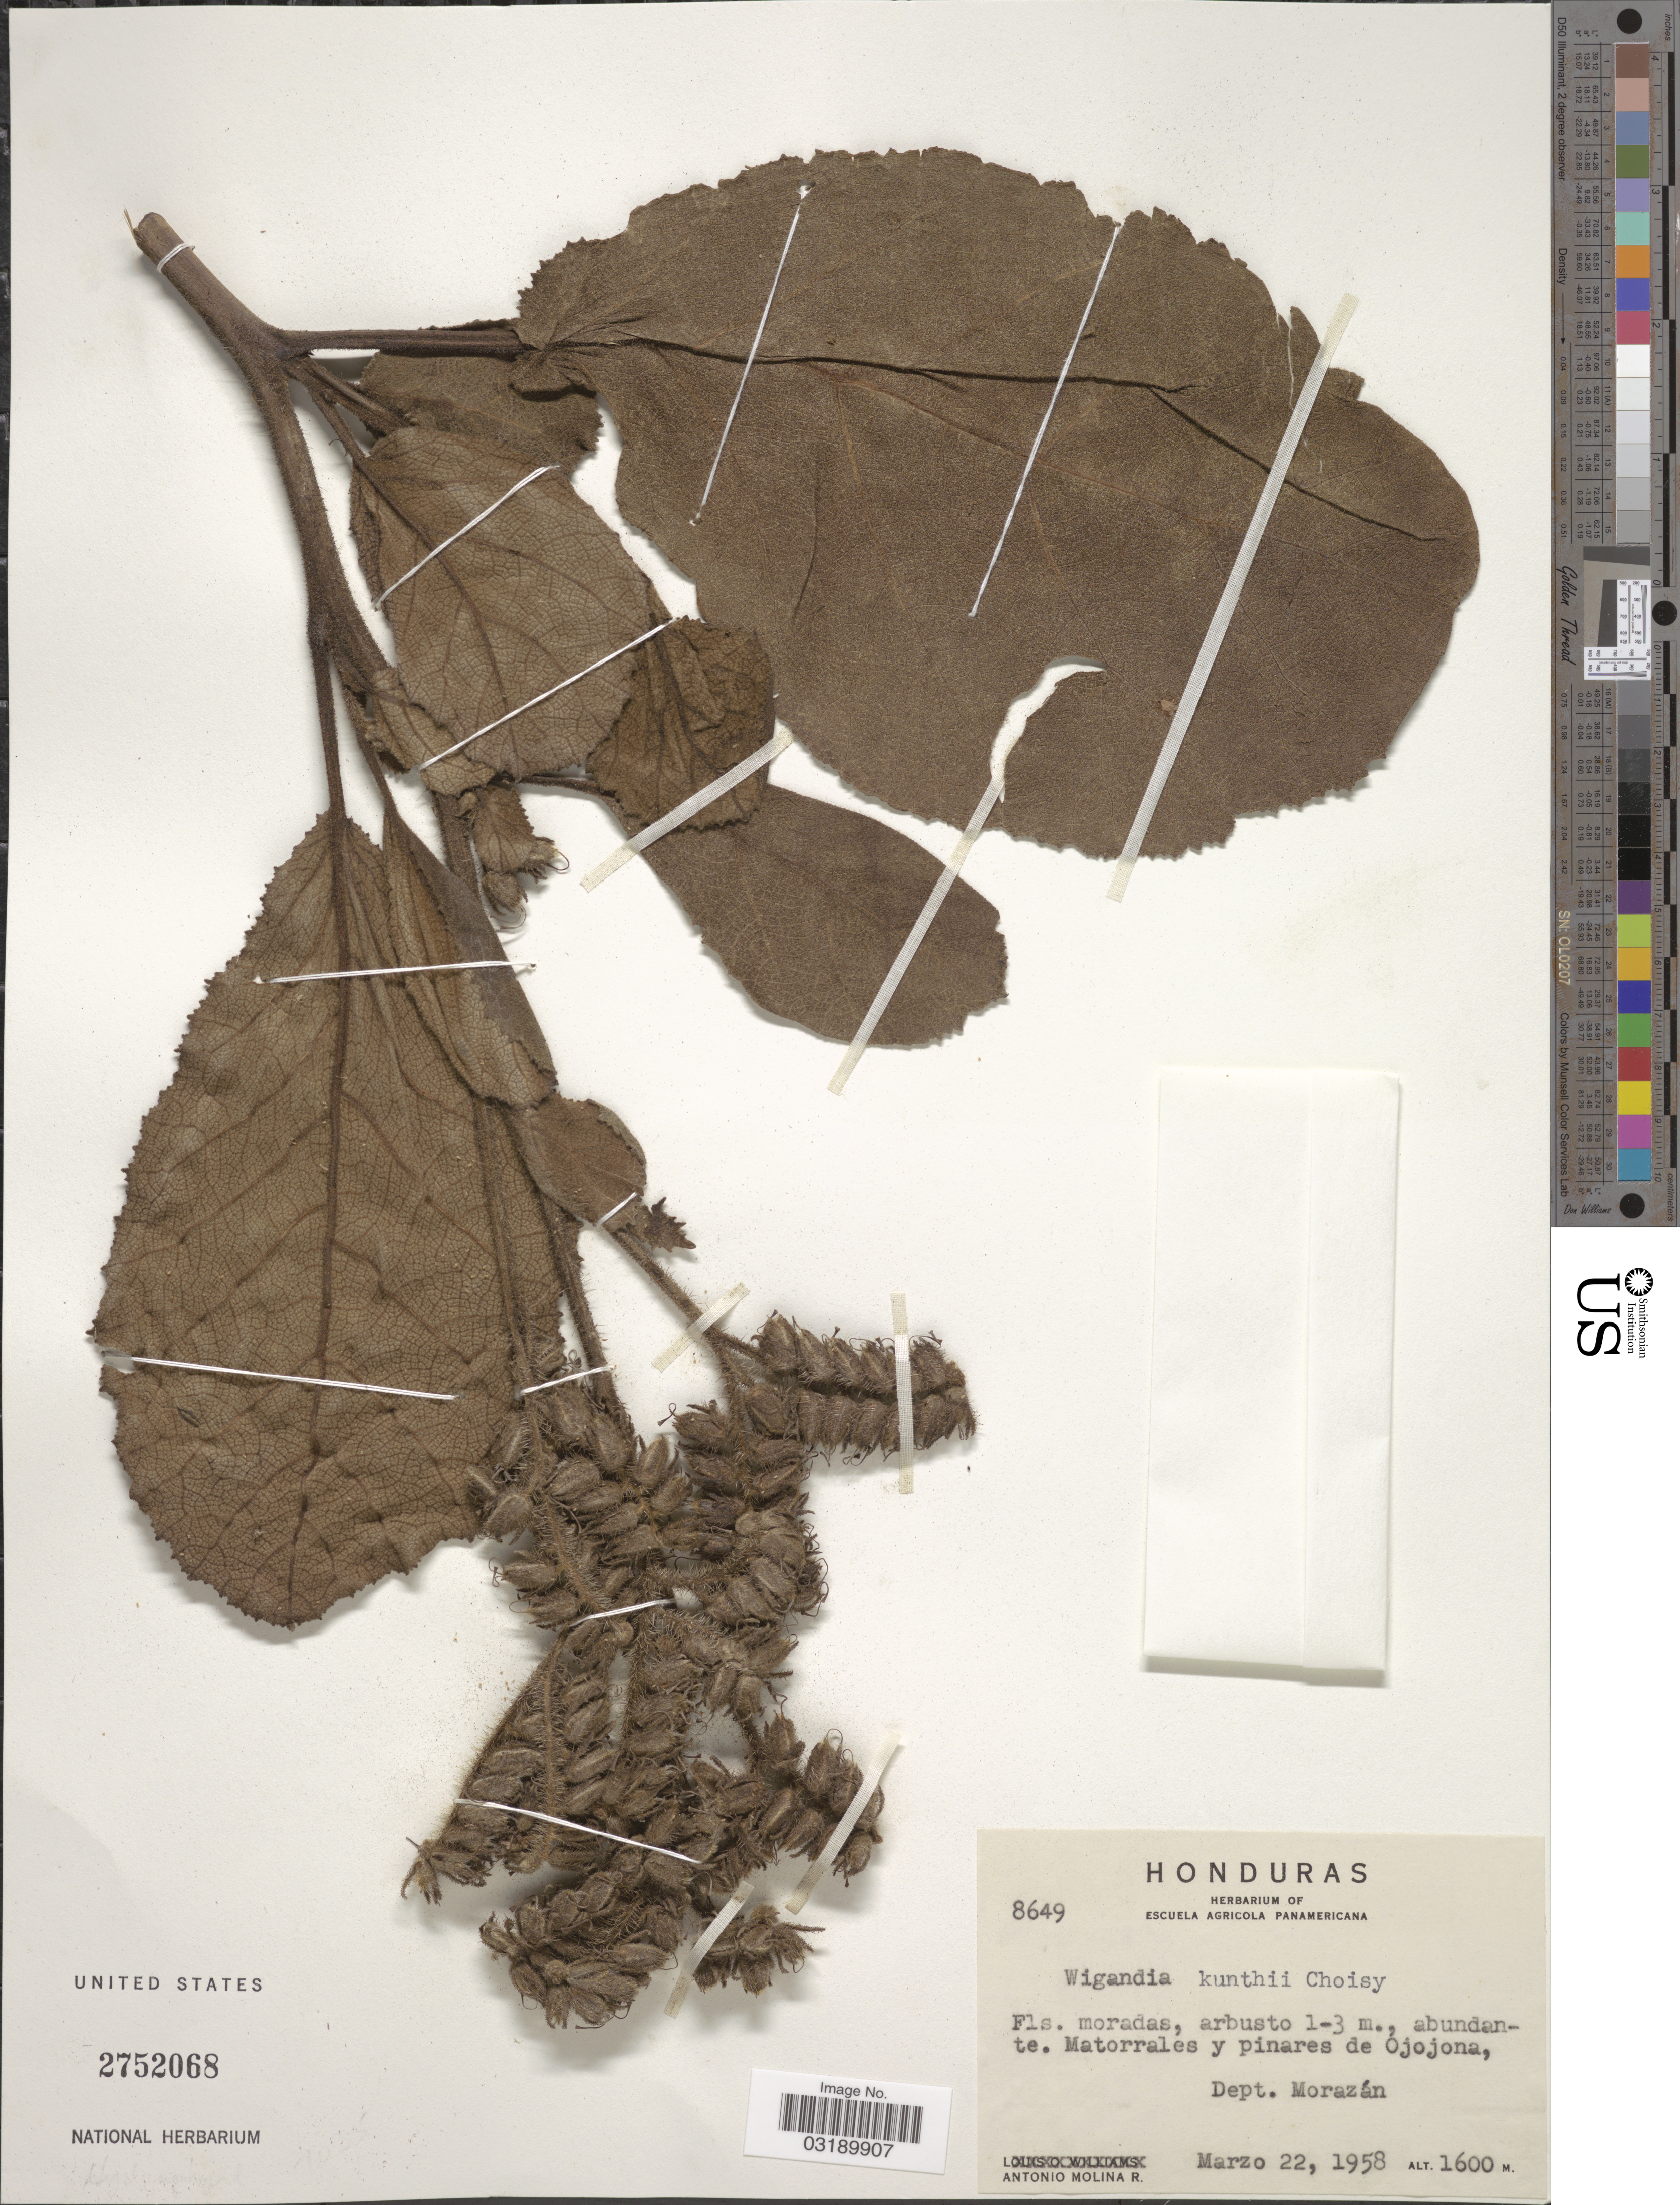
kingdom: Plantae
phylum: Tracheophyta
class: Magnoliopsida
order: Boraginales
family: Namaceae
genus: Wigandia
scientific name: Wigandia kunthii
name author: Choisy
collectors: A. Molina R.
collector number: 8649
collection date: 1958-03-22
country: Honduras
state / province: Fco. Morazán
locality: Matorrales y pinares de Ojojona, Dept. Morazán.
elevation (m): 1600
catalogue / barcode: US 2752068